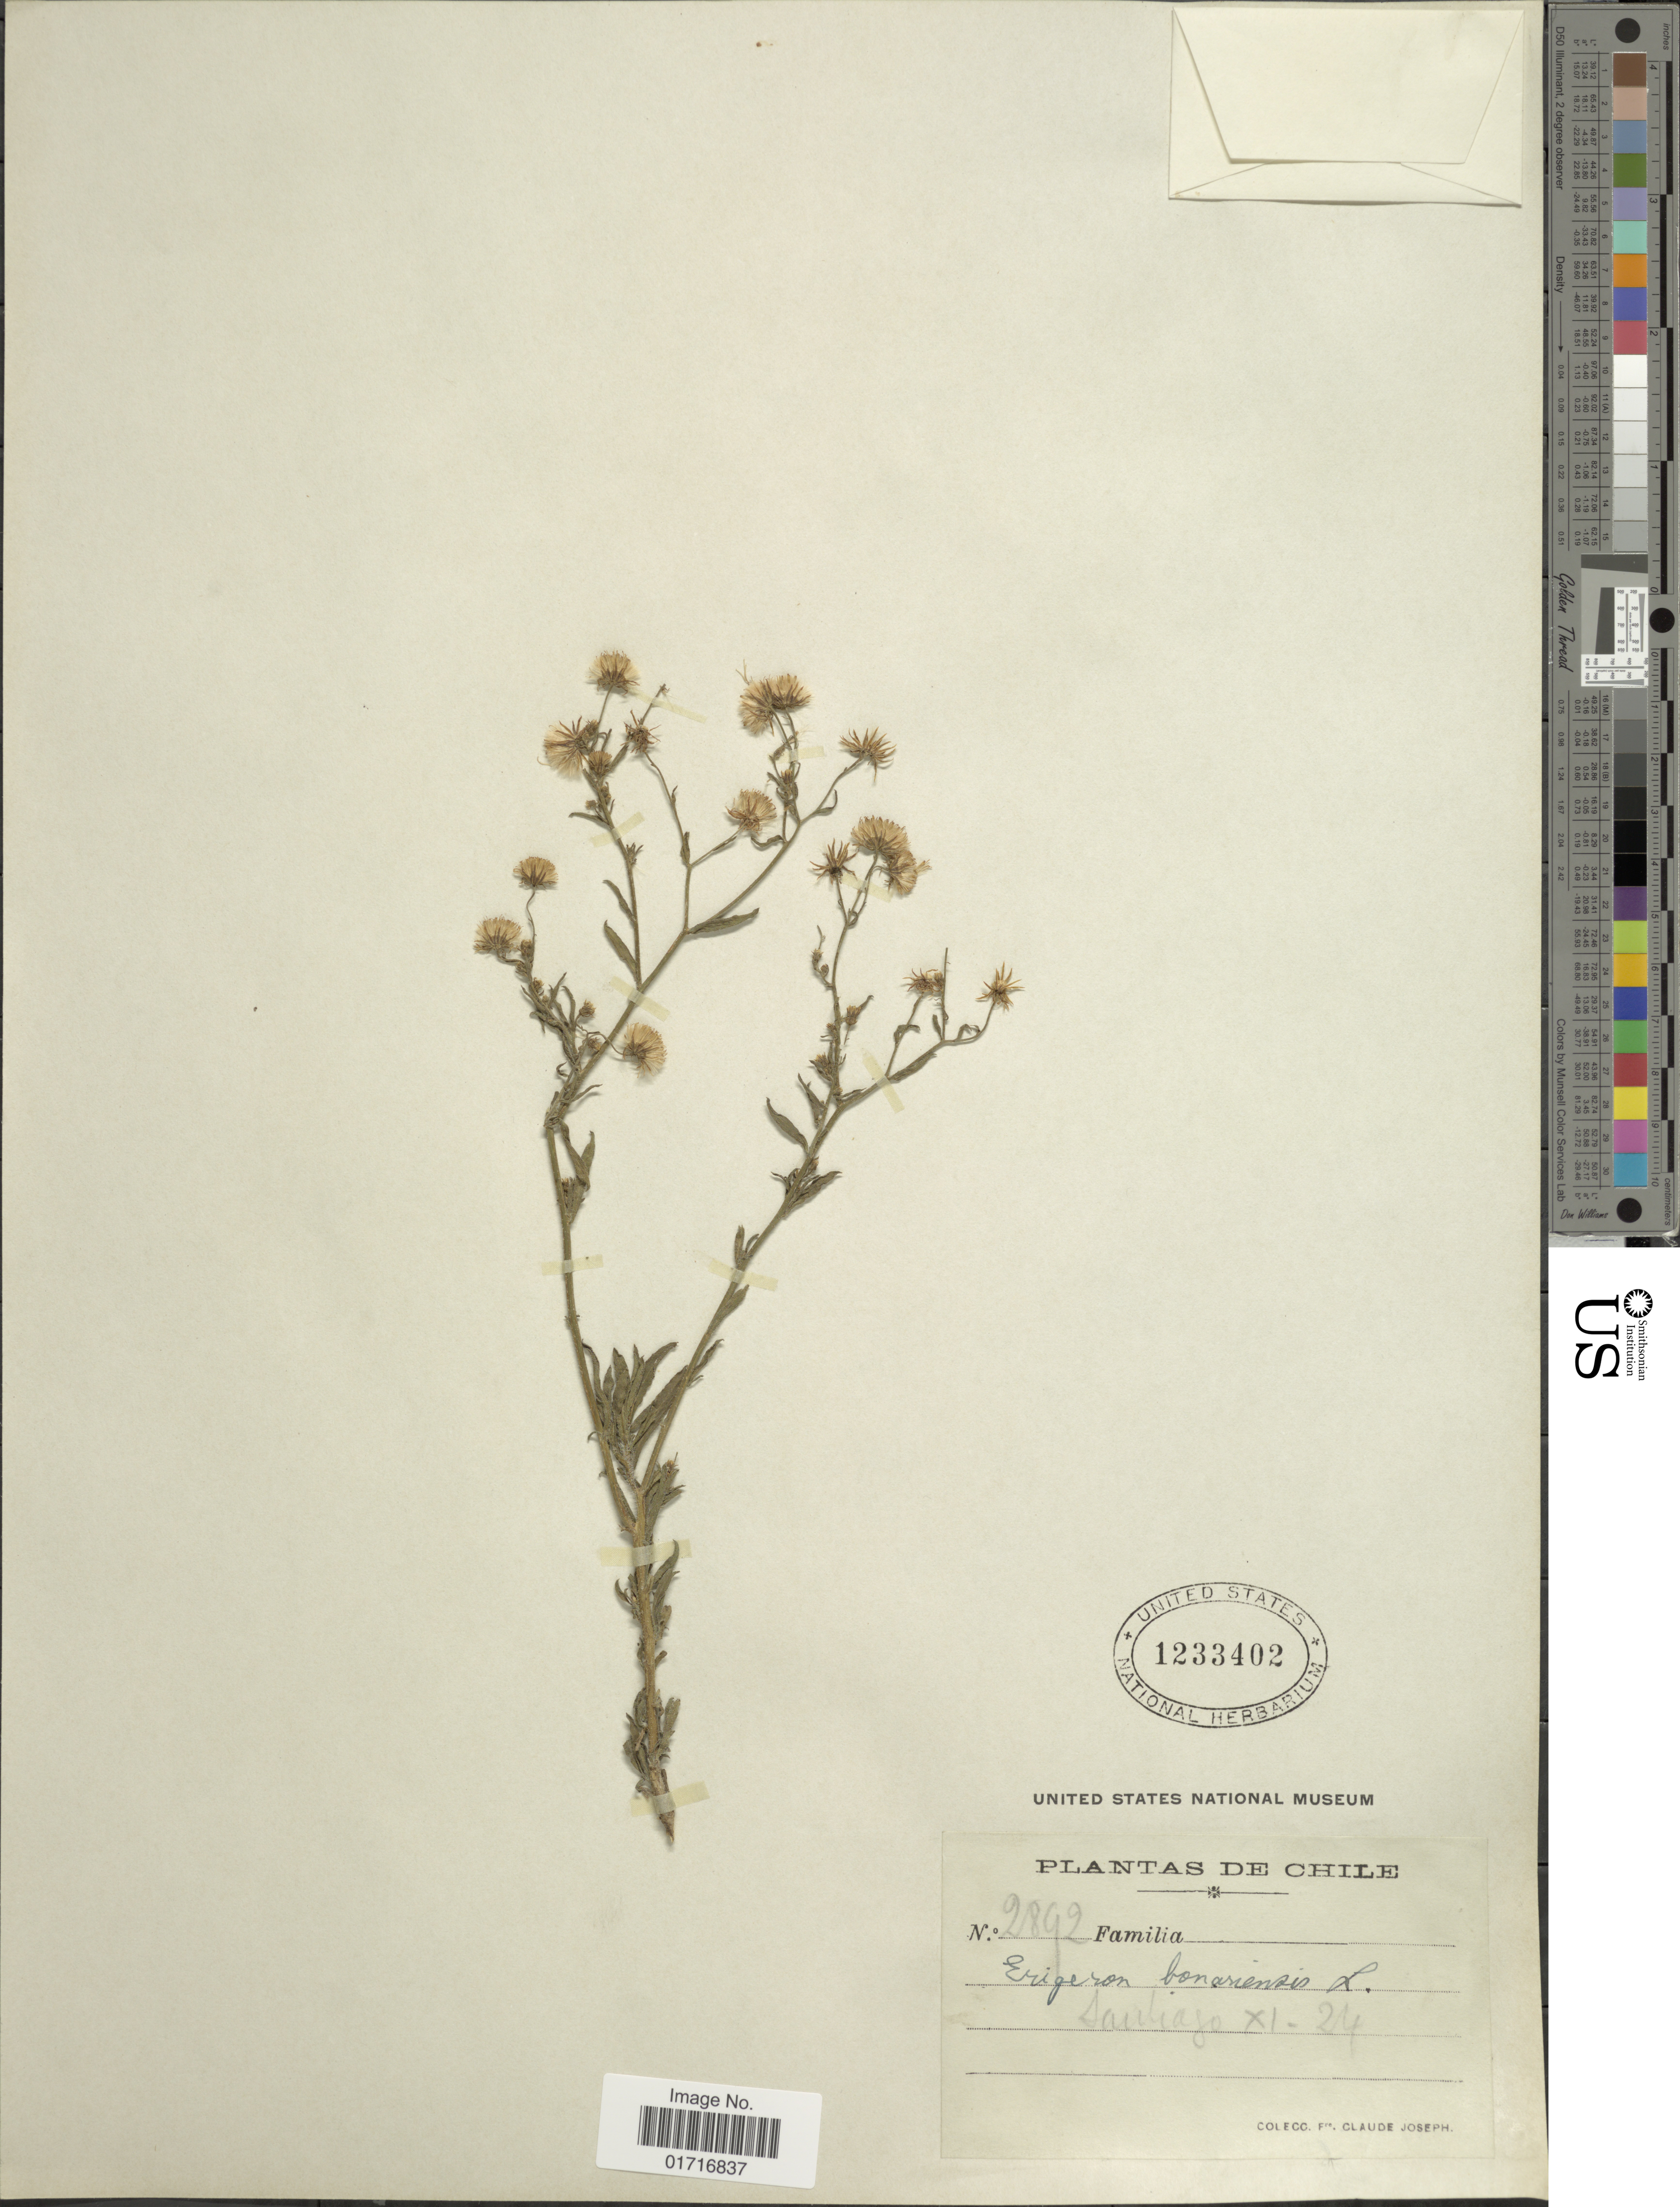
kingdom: Plantae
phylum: Tracheophyta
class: Magnoliopsida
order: Asterales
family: Asteraceae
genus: Conyza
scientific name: Conyza bonariensis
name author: (L.) Cronq.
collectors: Bro. Claude-Joseph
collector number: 2892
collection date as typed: Transcribed d/m/y: /11/24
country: Chile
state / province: Región Metropolitana (RM)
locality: Santiago.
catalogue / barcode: US 1233402